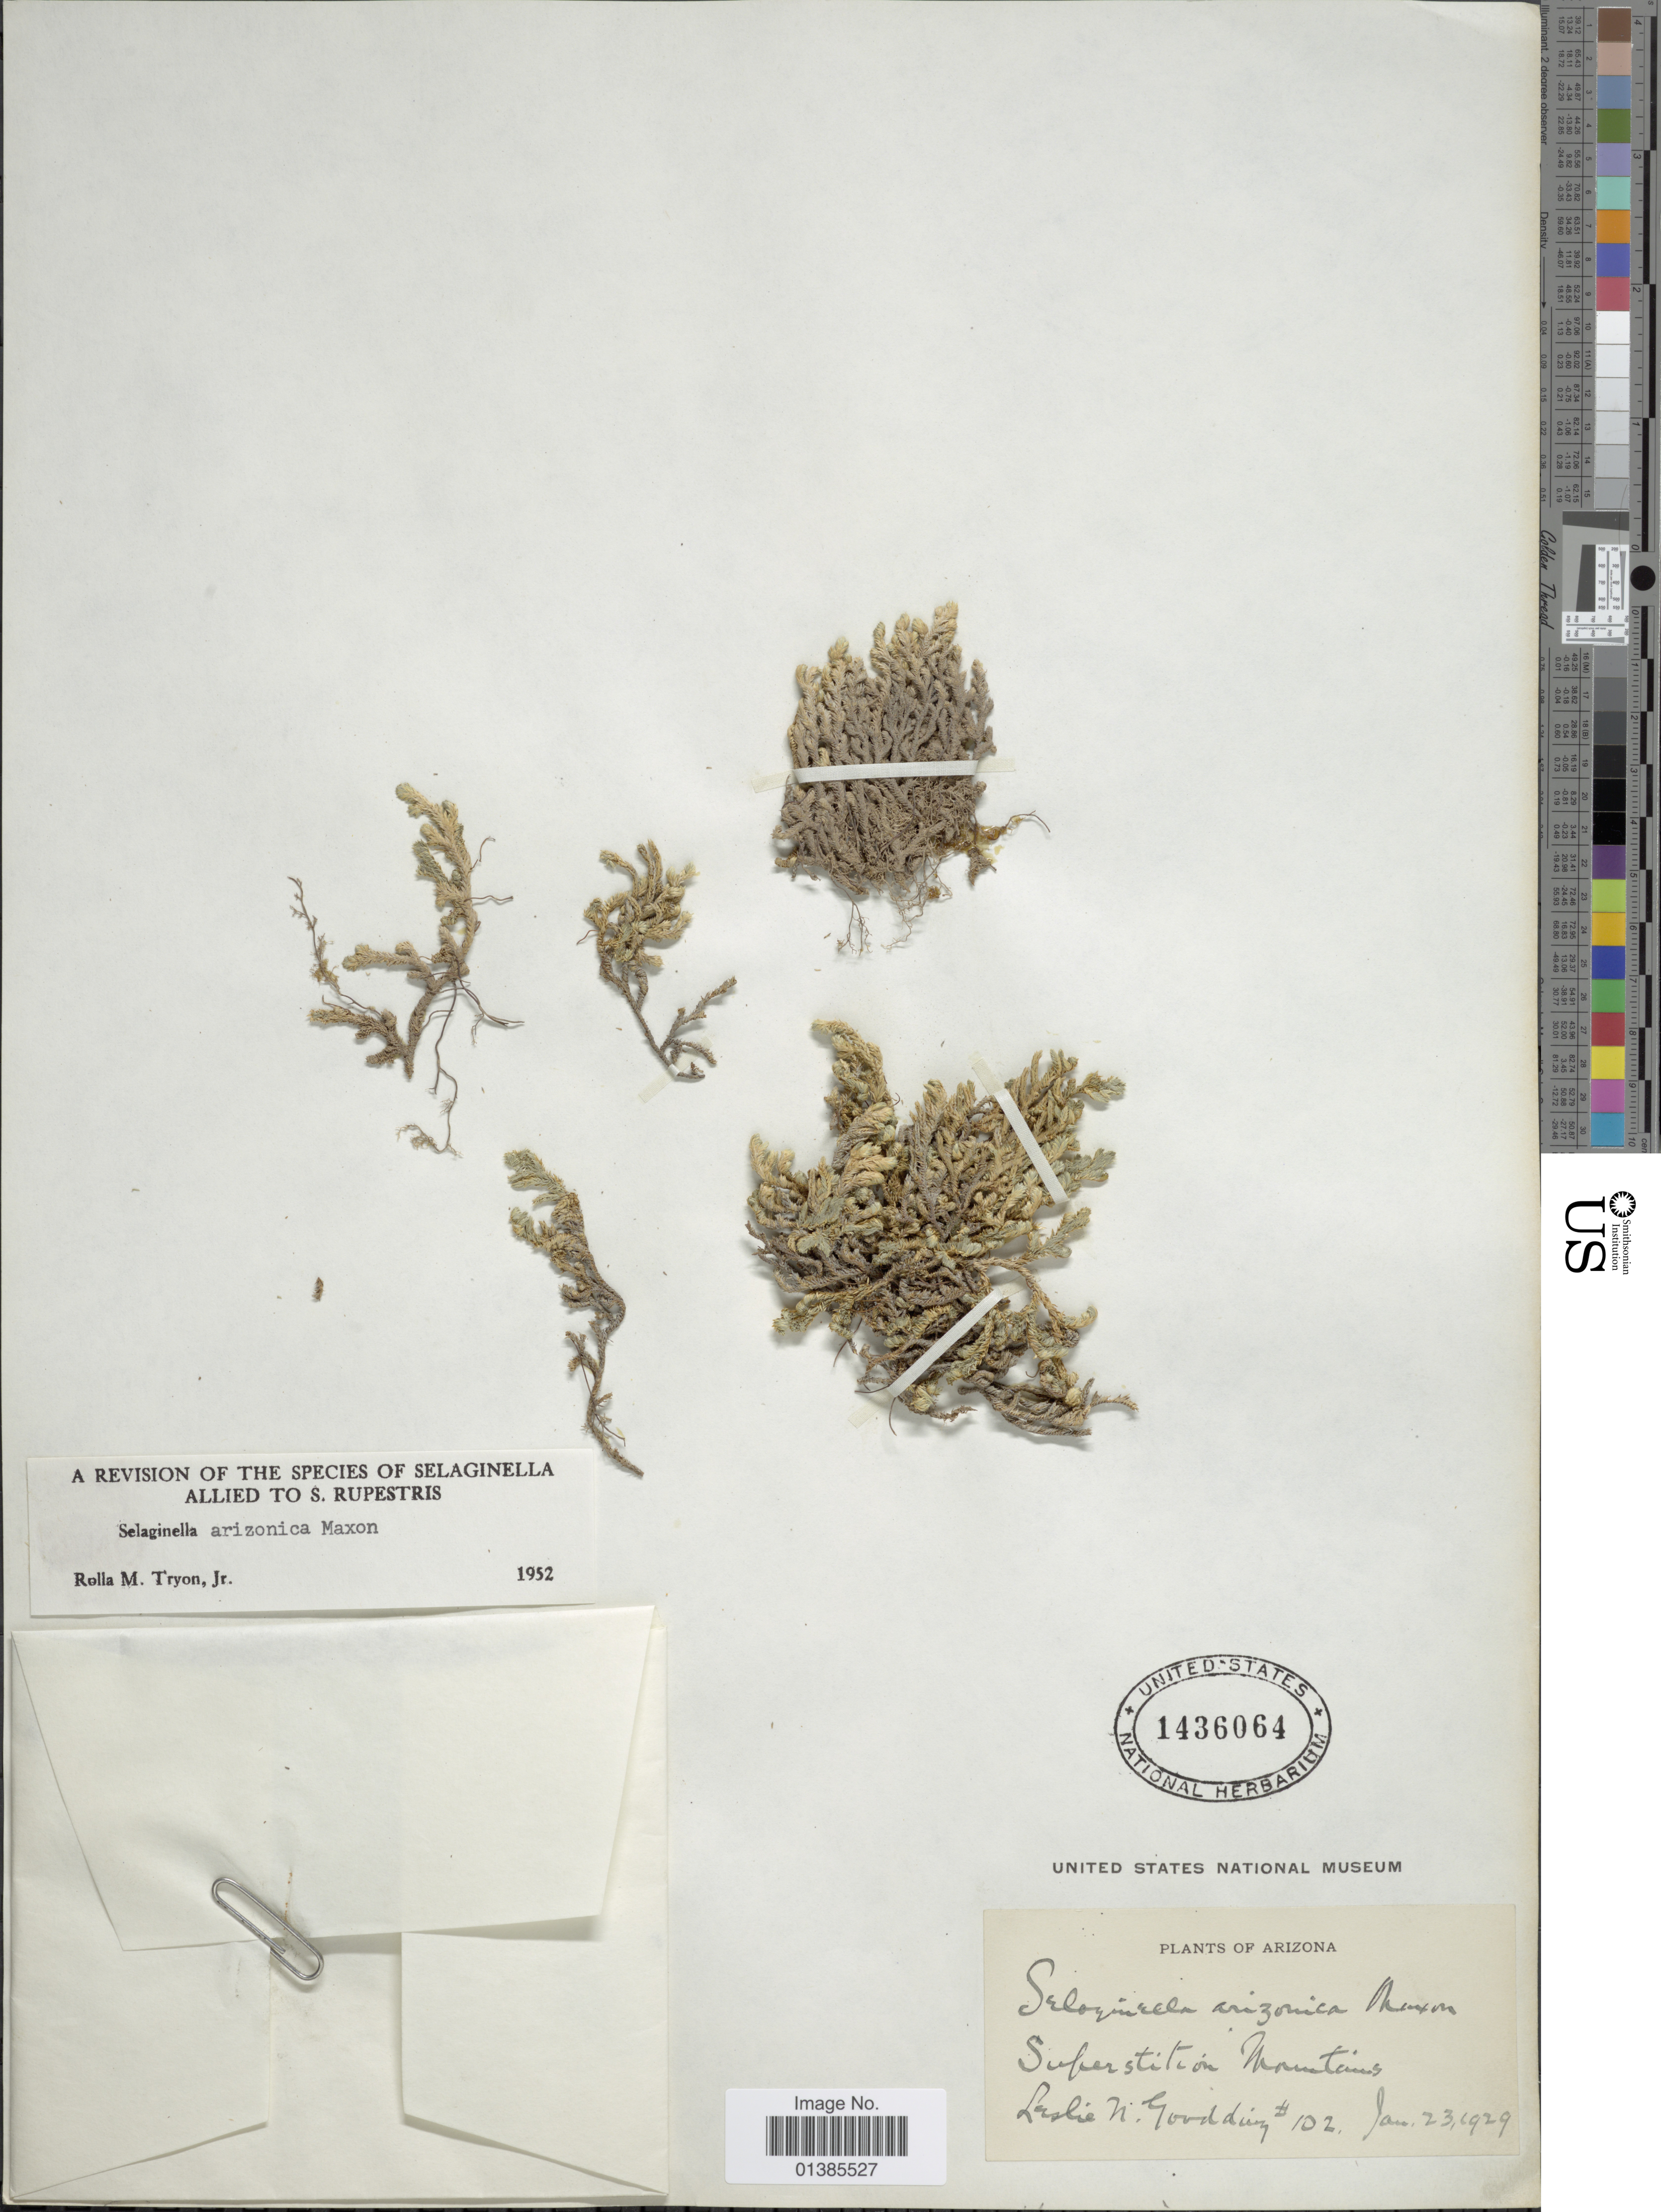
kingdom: Plantae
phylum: Tracheophyta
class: Lycopodiopsida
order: Selaginellales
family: Selaginellaceae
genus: Selaginella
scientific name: Selaginella arizonica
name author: Maxon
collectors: L. N. Goodding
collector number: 102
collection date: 1929-01-23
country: United States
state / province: Arizona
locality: Superstition Mountains.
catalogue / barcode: US 1436064